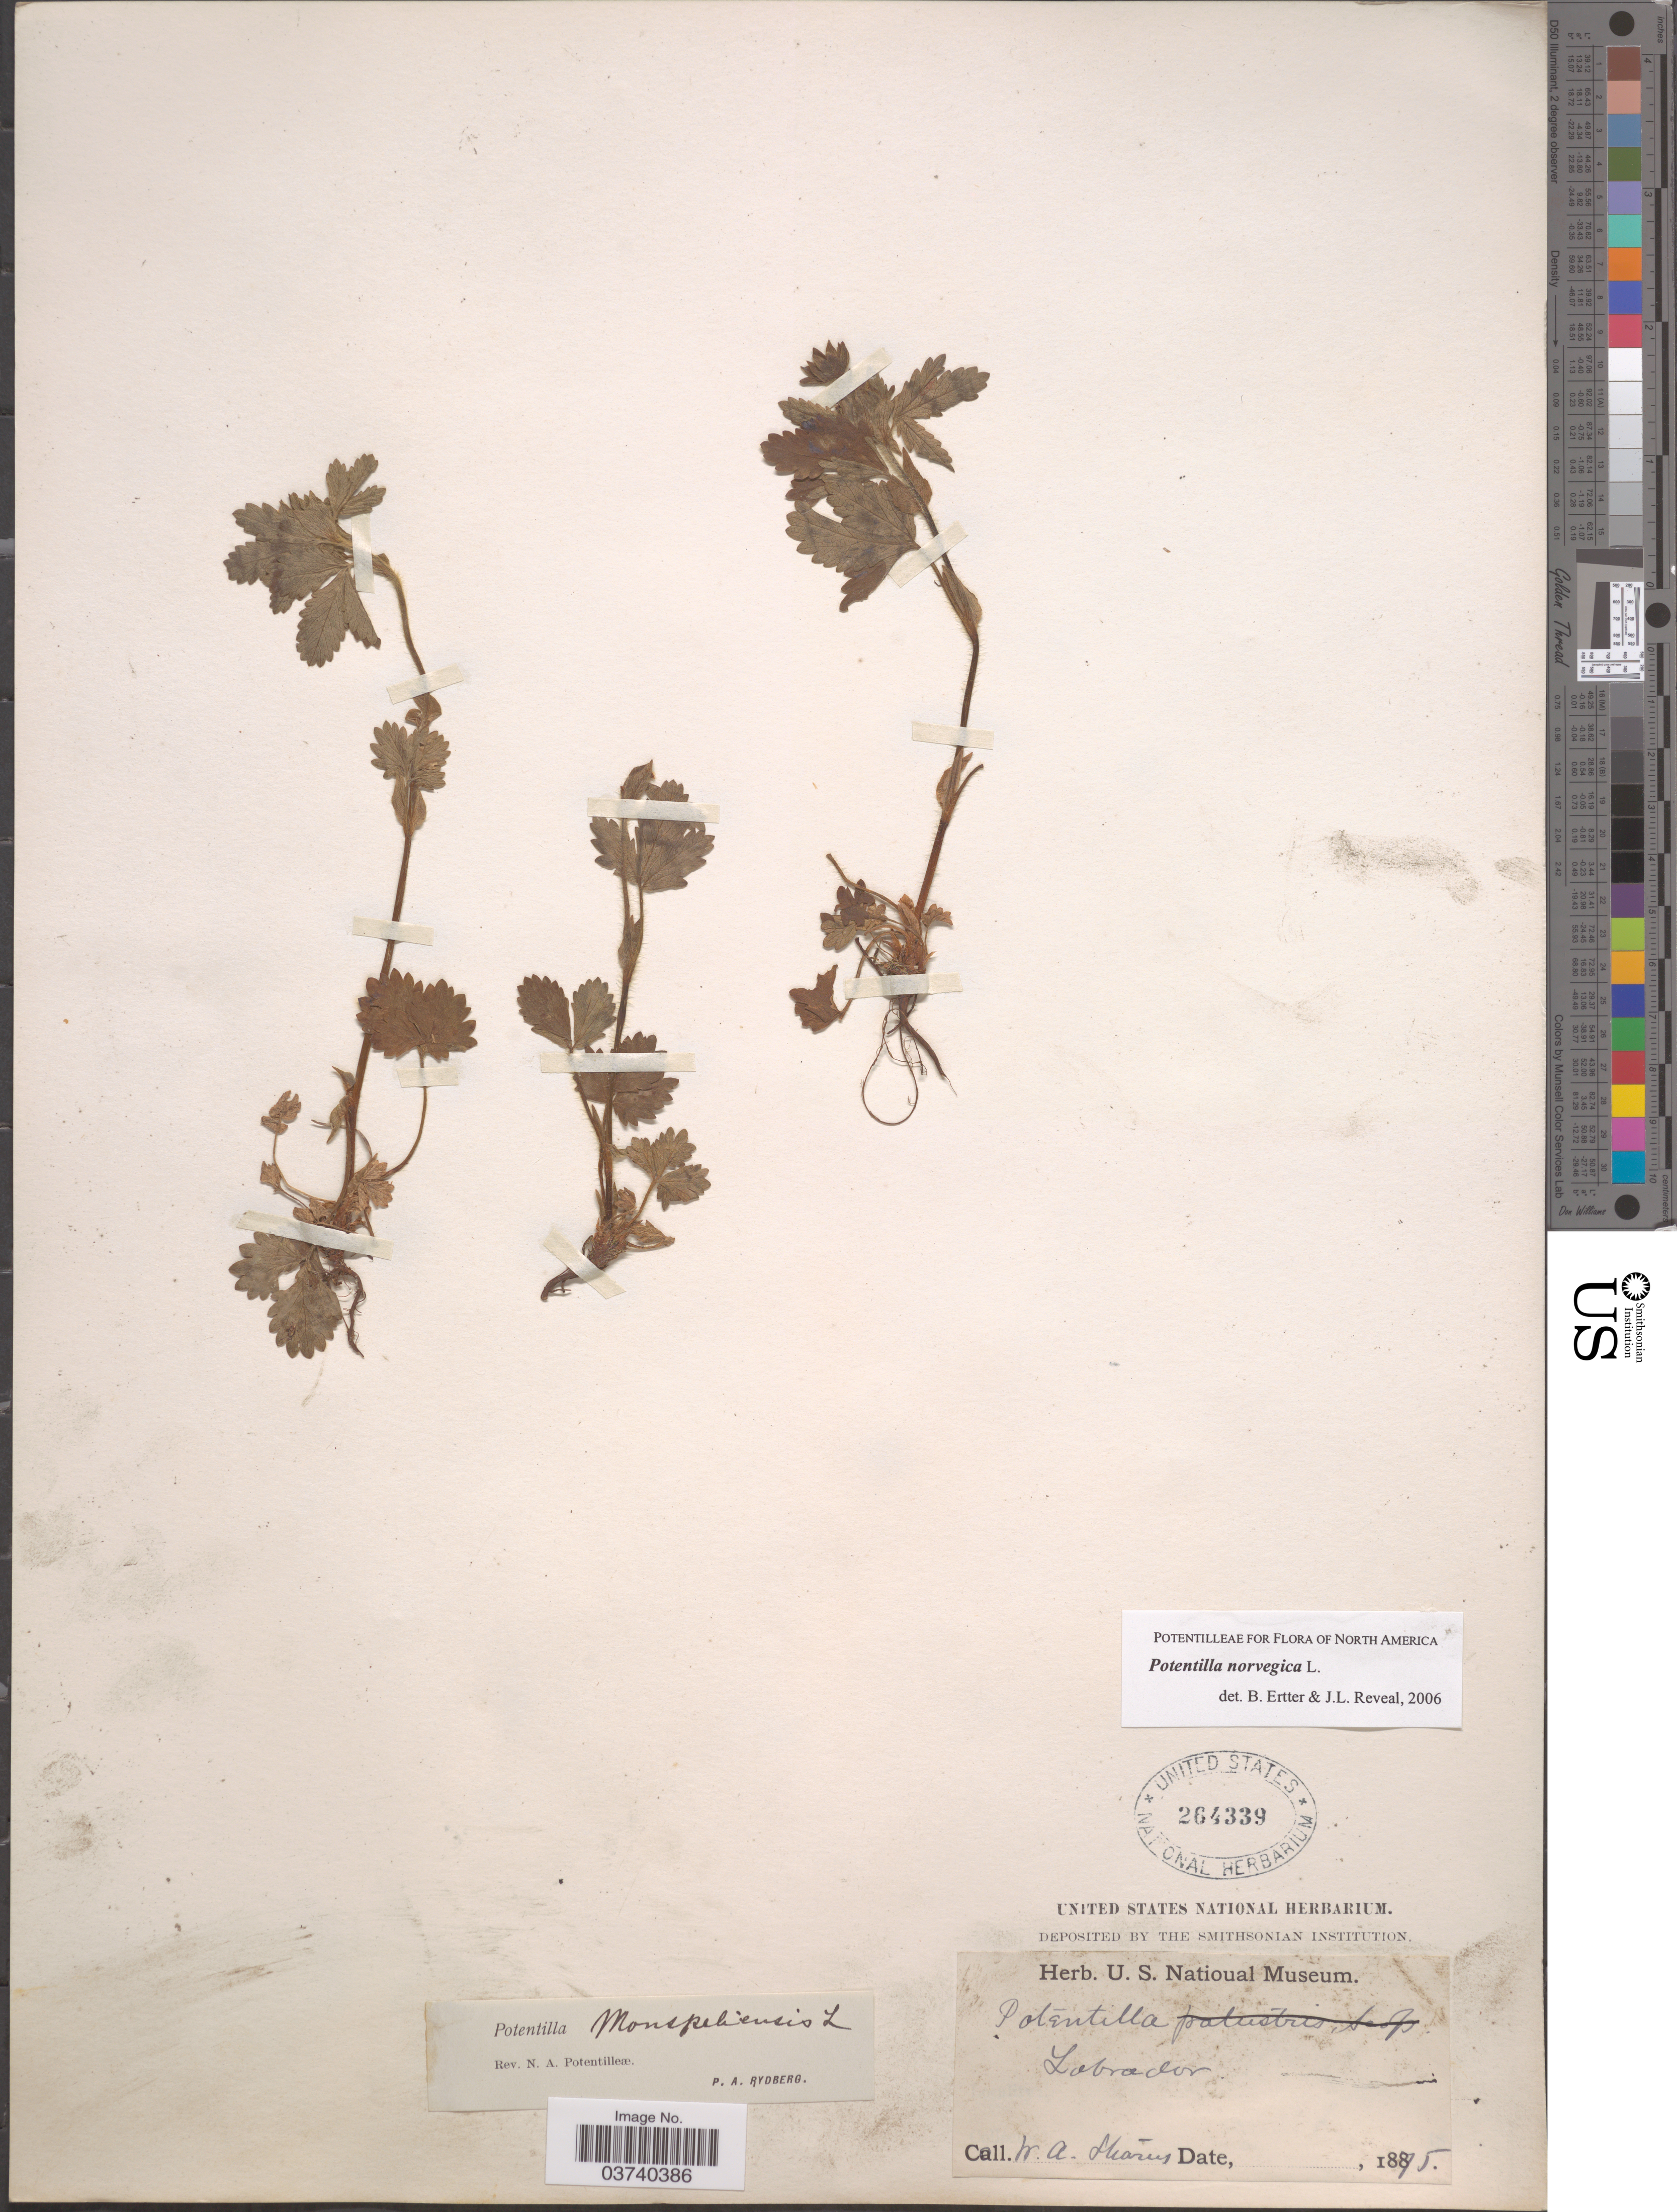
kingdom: Plantae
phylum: Tracheophyta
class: Magnoliopsida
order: Rosales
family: Rosaceae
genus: Potentilla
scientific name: Potentilla norvegica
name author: L.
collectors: W. Stearns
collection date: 1875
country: Canada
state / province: Newfoundland and Labrador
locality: Labrador.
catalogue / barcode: US 264339